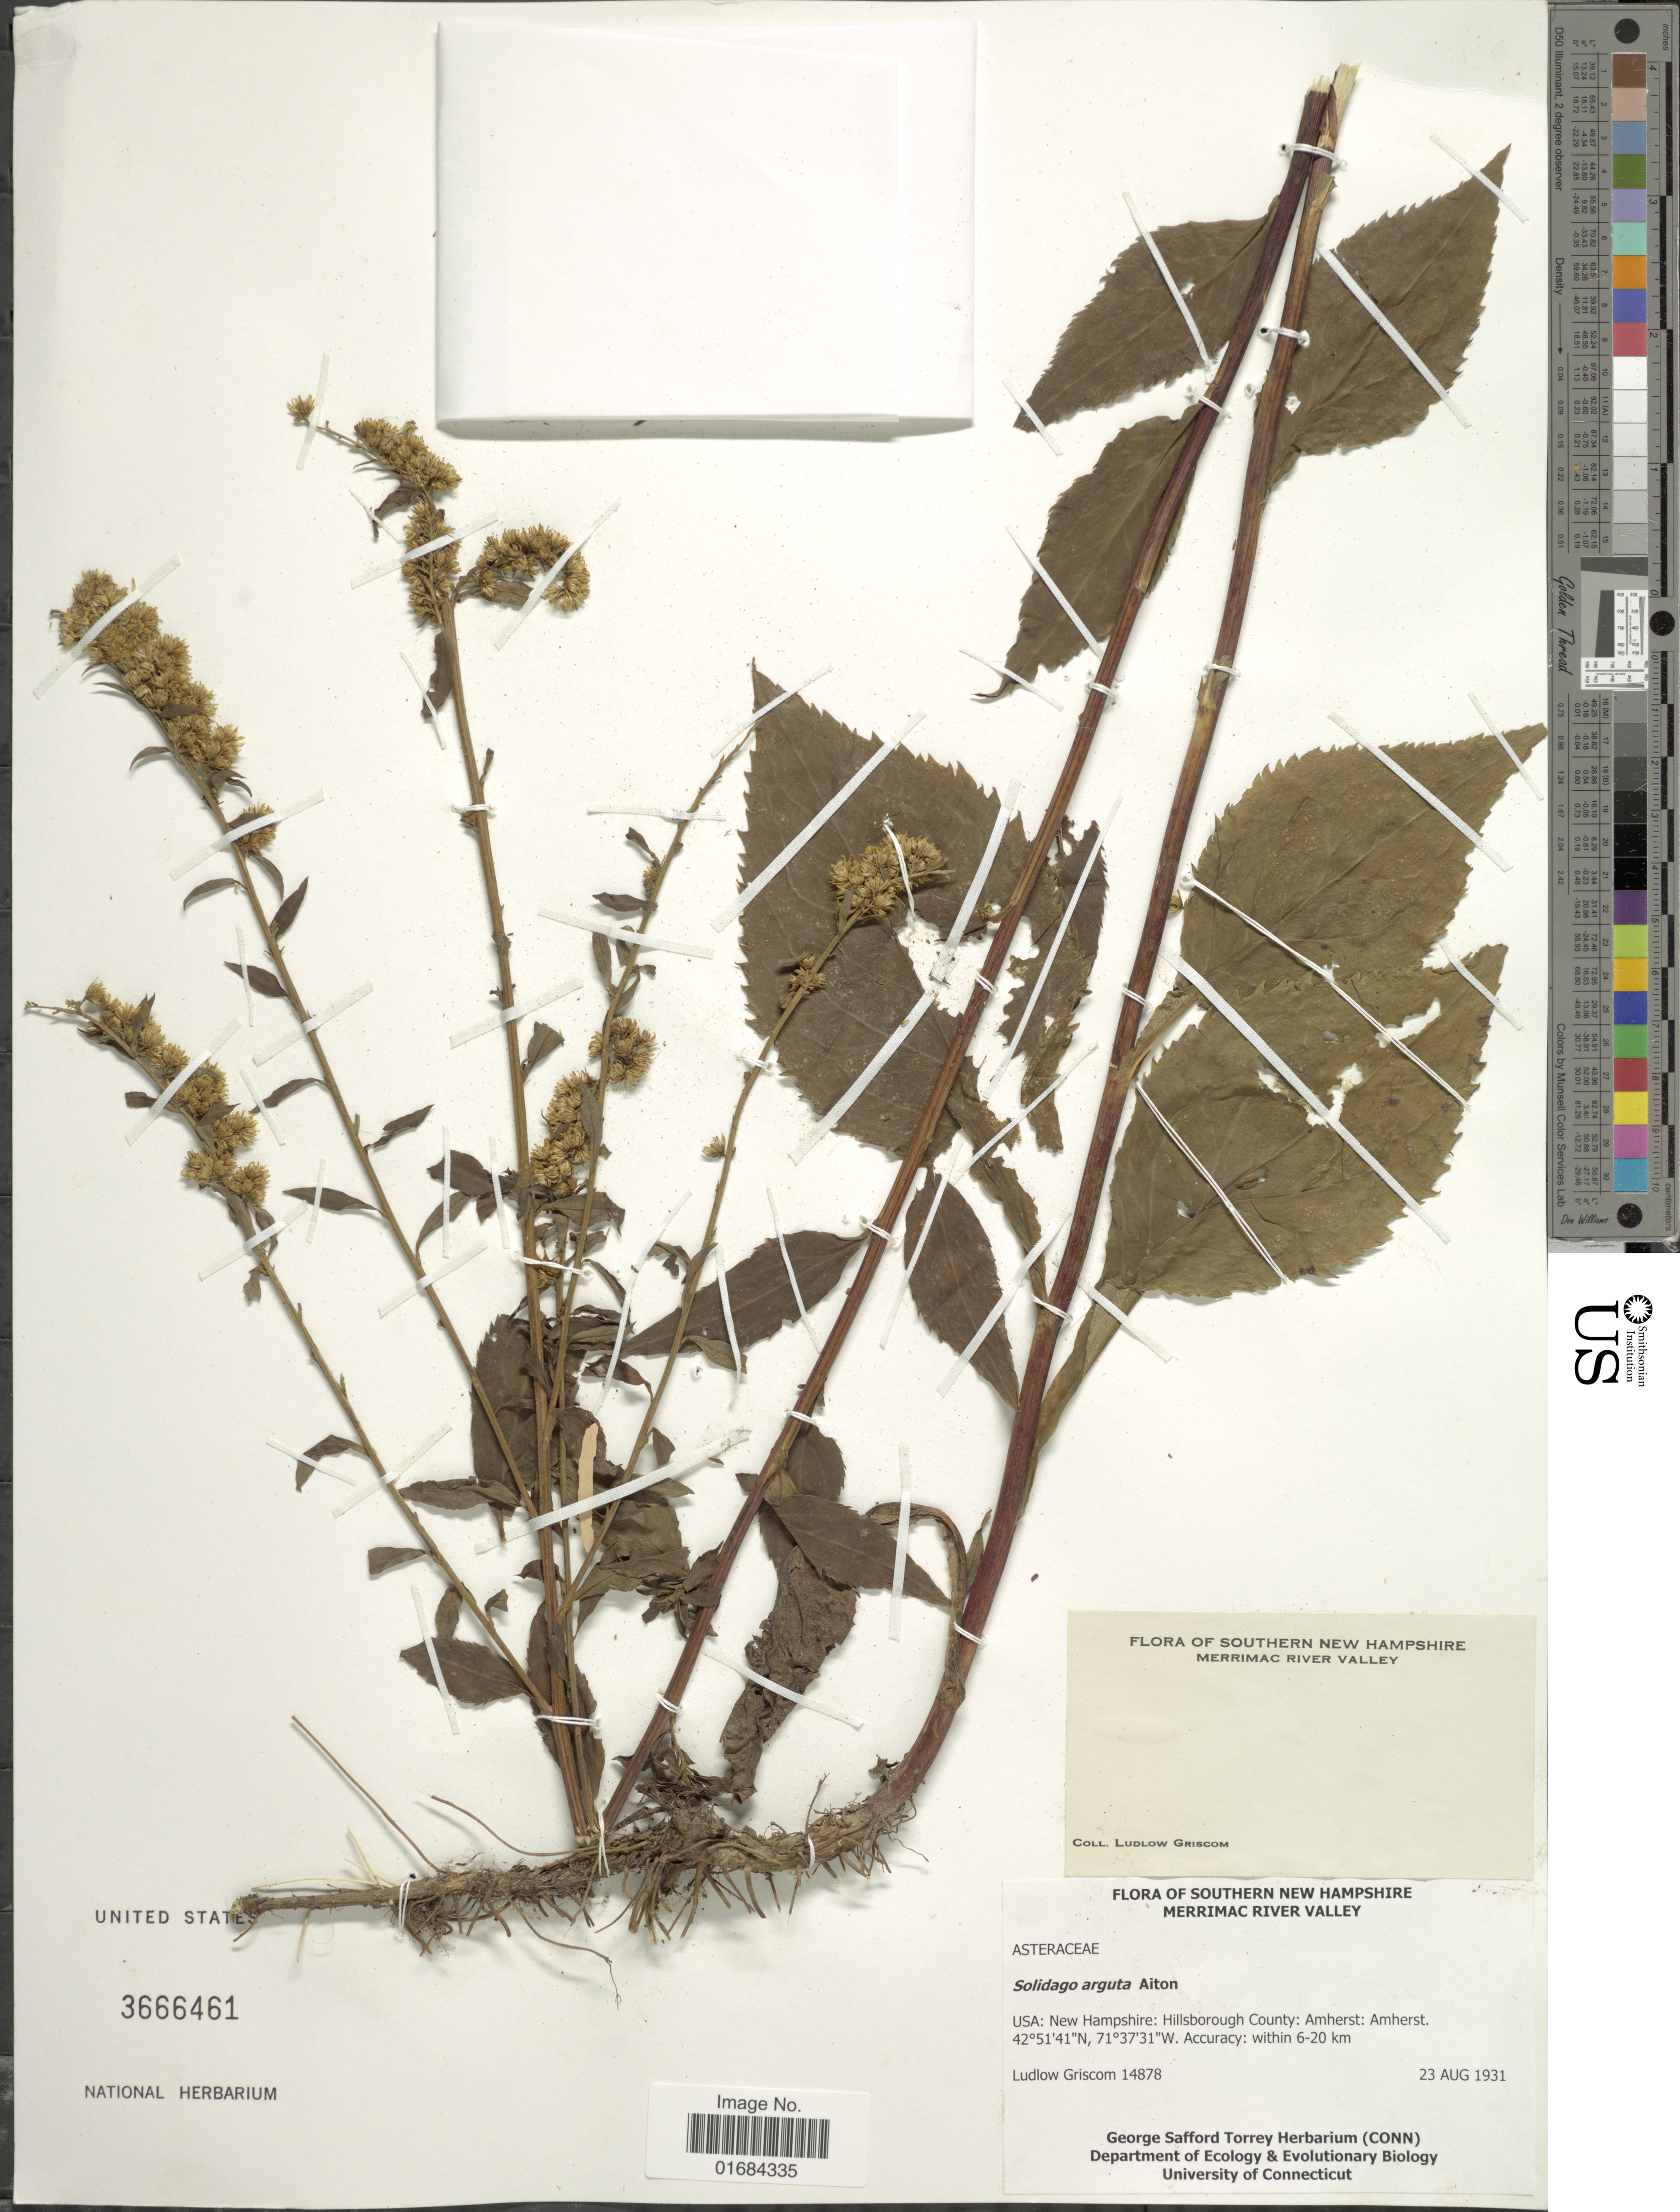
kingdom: Plantae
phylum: Tracheophyta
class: Magnoliopsida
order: Asterales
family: Asteraceae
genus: Solidago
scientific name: Solidago arguta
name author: Aiton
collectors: L. Griscom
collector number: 14878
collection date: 1931-08-23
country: United States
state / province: New Hampshire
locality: Southern New Hampshire Merrimac River Valley, Hillsborough County, Amherst: Amherst. Accuracy : Within 6 -20 km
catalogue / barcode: US 3666461